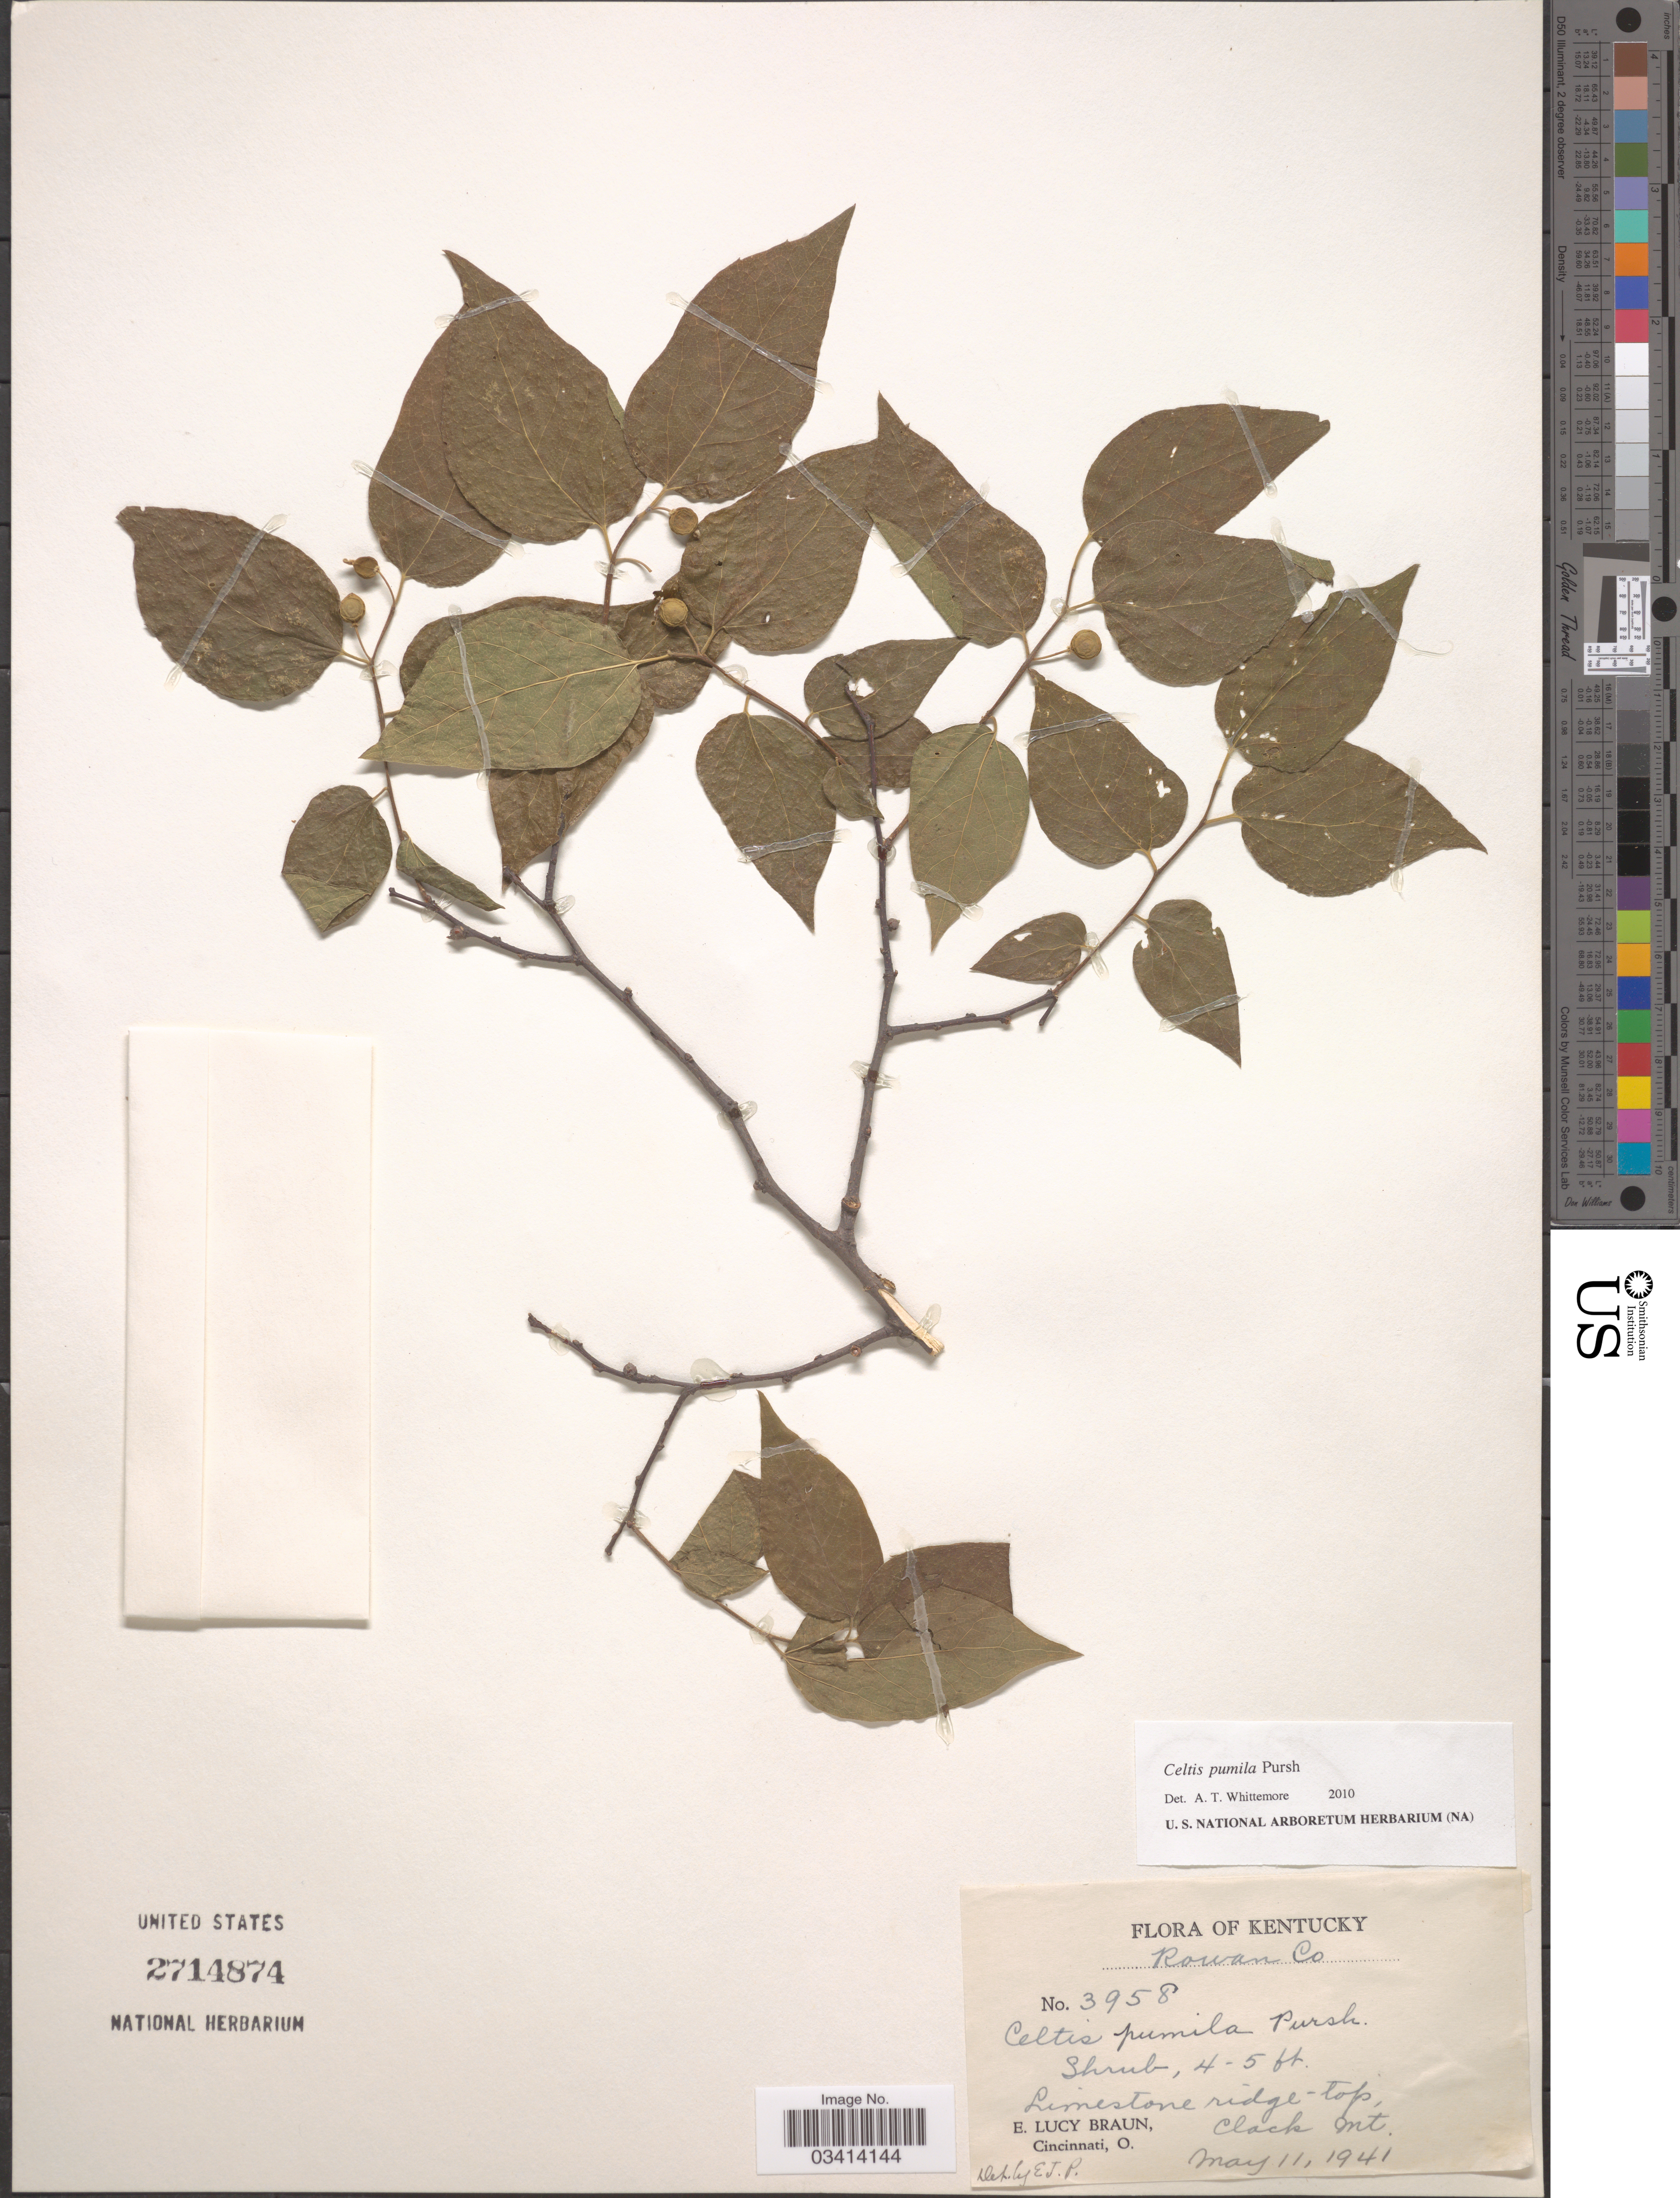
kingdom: Plantae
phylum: Tracheophyta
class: Magnoliopsida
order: Rosales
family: Cannabaceae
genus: Celtis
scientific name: Celtis pumila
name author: Pursh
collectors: E. L. Braun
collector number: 3958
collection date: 1941-05-11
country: United States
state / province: Kentucky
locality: Rowan Co. Limestone ridge-top, Clack Mt.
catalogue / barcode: US 2714874